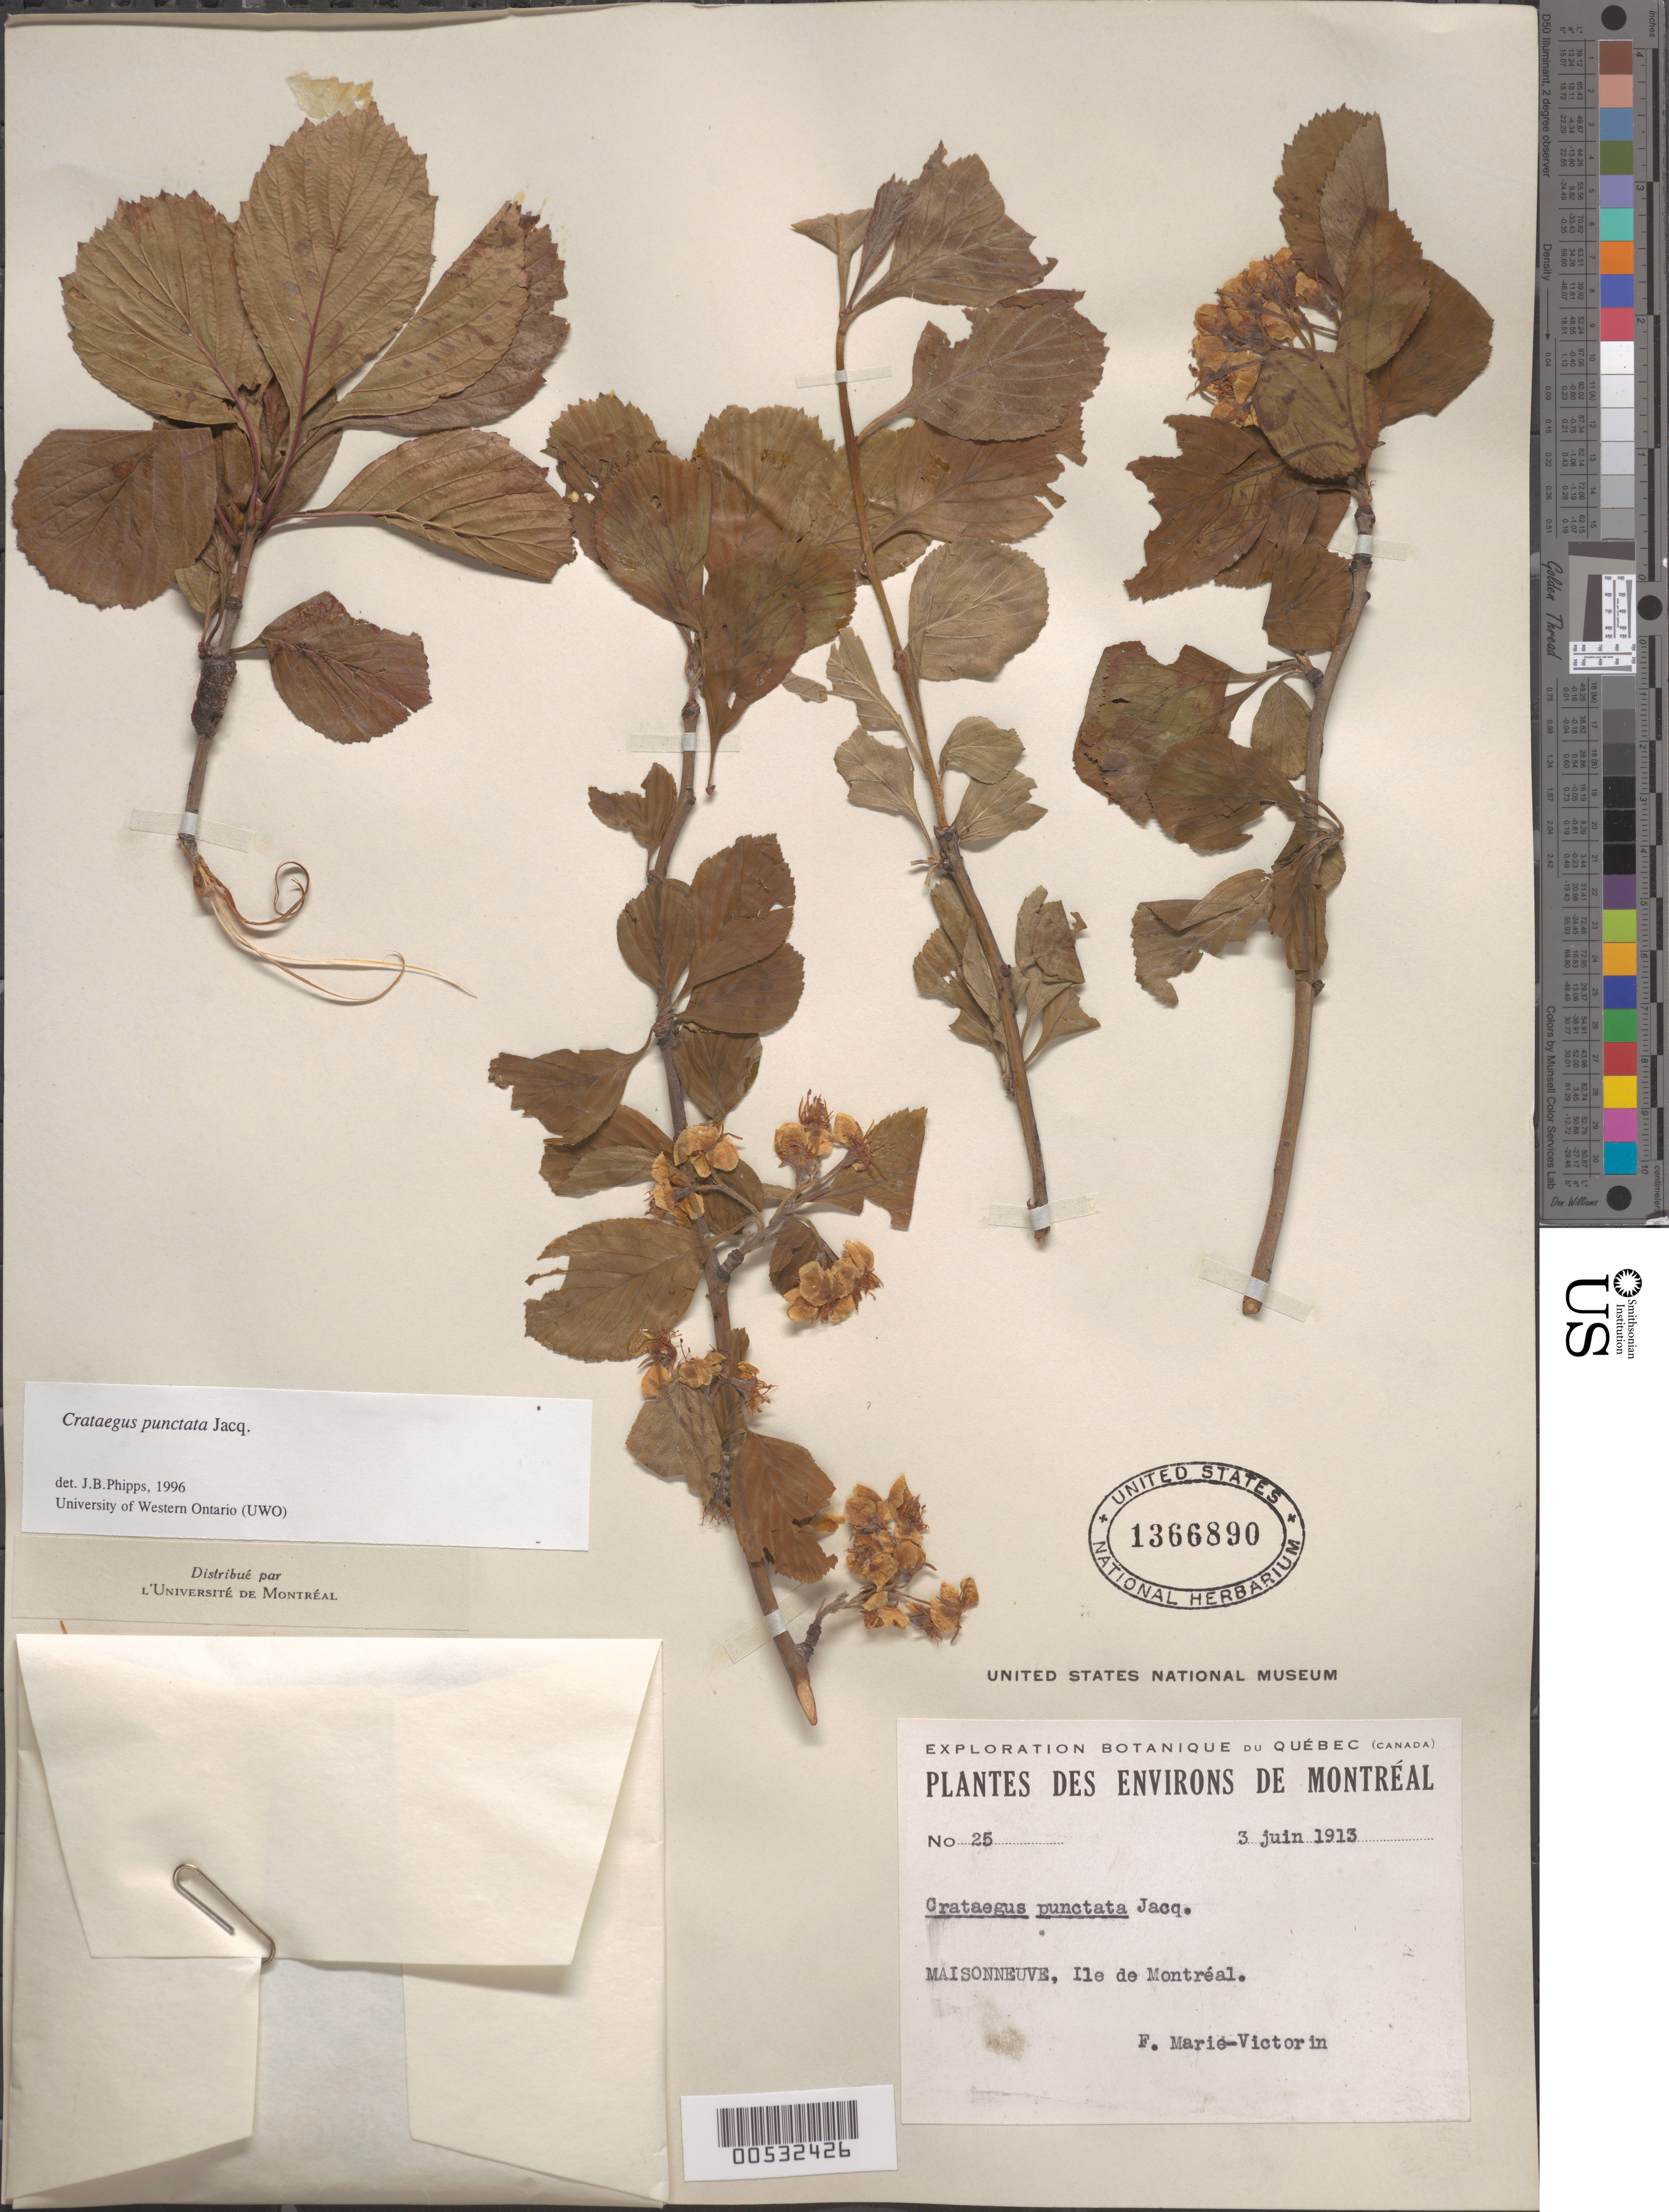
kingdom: Plantae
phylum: Tracheophyta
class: Magnoliopsida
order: Rosales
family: Rosaceae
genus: Crataegus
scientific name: Crataegus punctata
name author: Jacq.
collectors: Fr. Marie-Victorin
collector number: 25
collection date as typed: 03 Jun 1913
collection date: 1913-06-03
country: Canada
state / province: Quebec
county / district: Montréal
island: Ile de Montréal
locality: Maisonneuve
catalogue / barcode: US 1366890